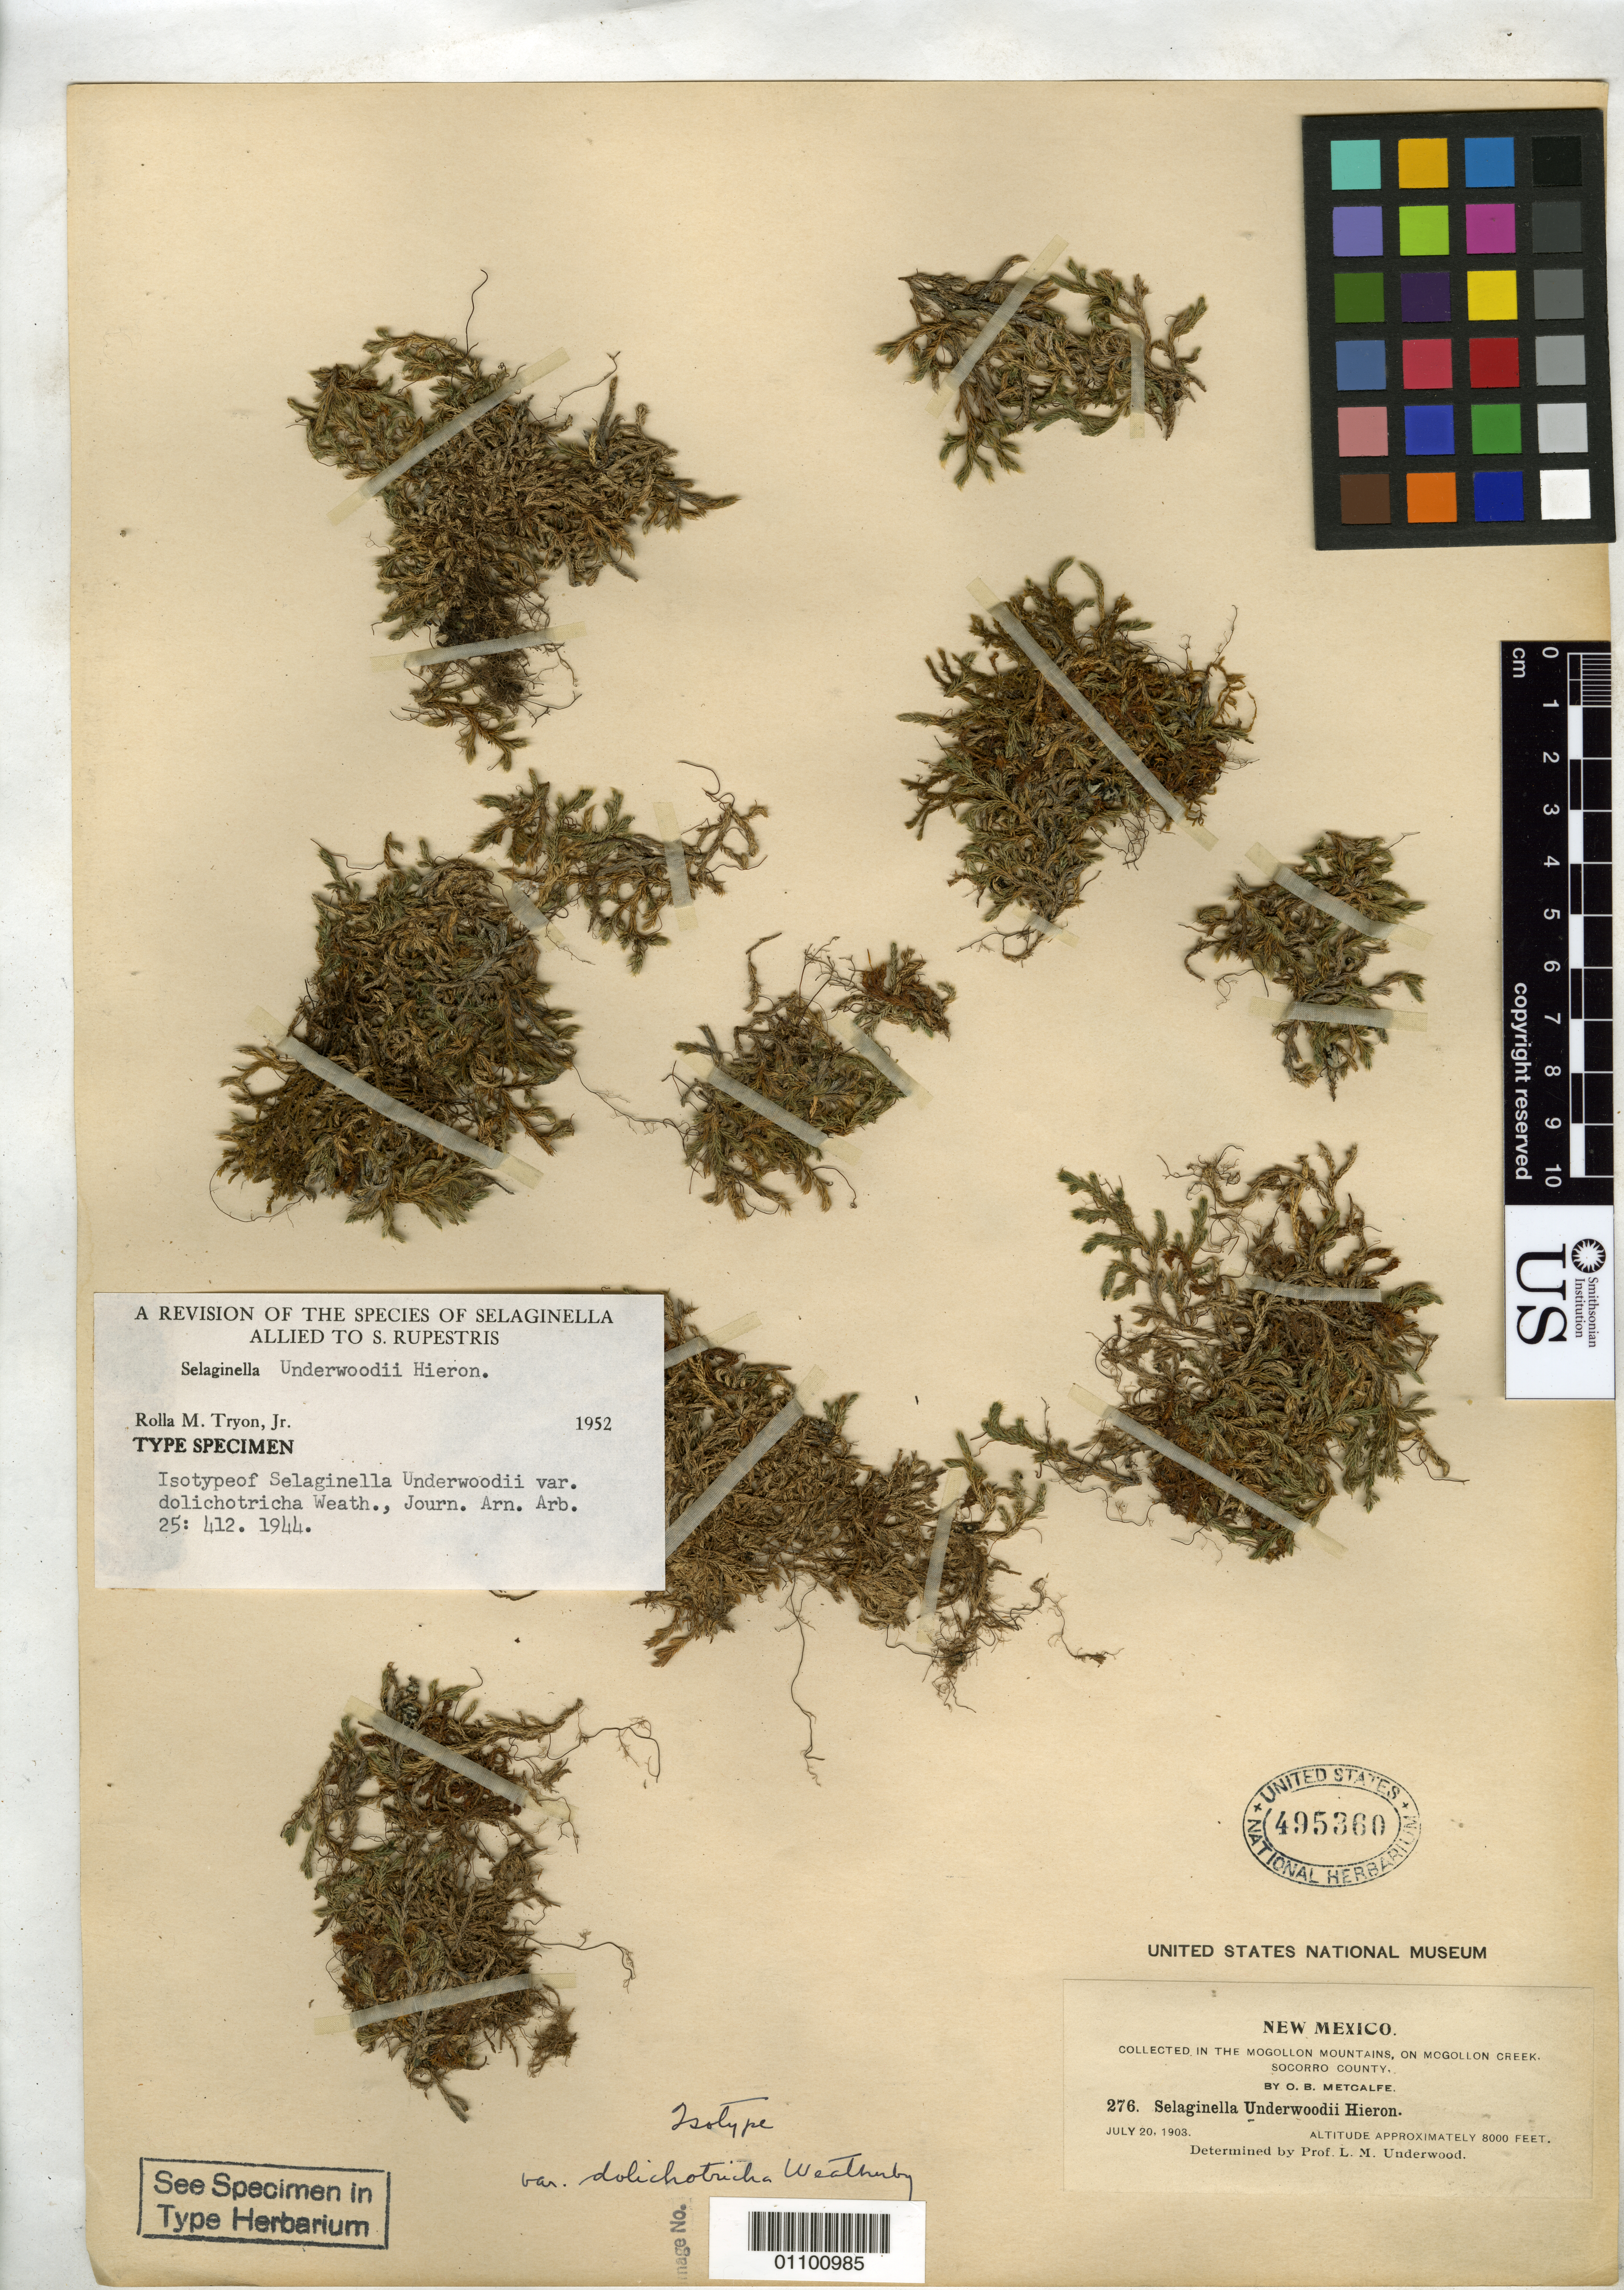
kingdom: Plantae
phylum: Tracheophyta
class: Lycopodiopsida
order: Selaginellales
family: Selaginellaceae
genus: Selaginella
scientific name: Selaginella underwoodii var. dolichotricha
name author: Weath.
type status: Isotype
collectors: O. B. Metcalfe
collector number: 276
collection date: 1903-07-20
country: United States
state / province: New Mexico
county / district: Socorro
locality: Mogollon Creek, Mogollon Mountains.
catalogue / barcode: US 495360